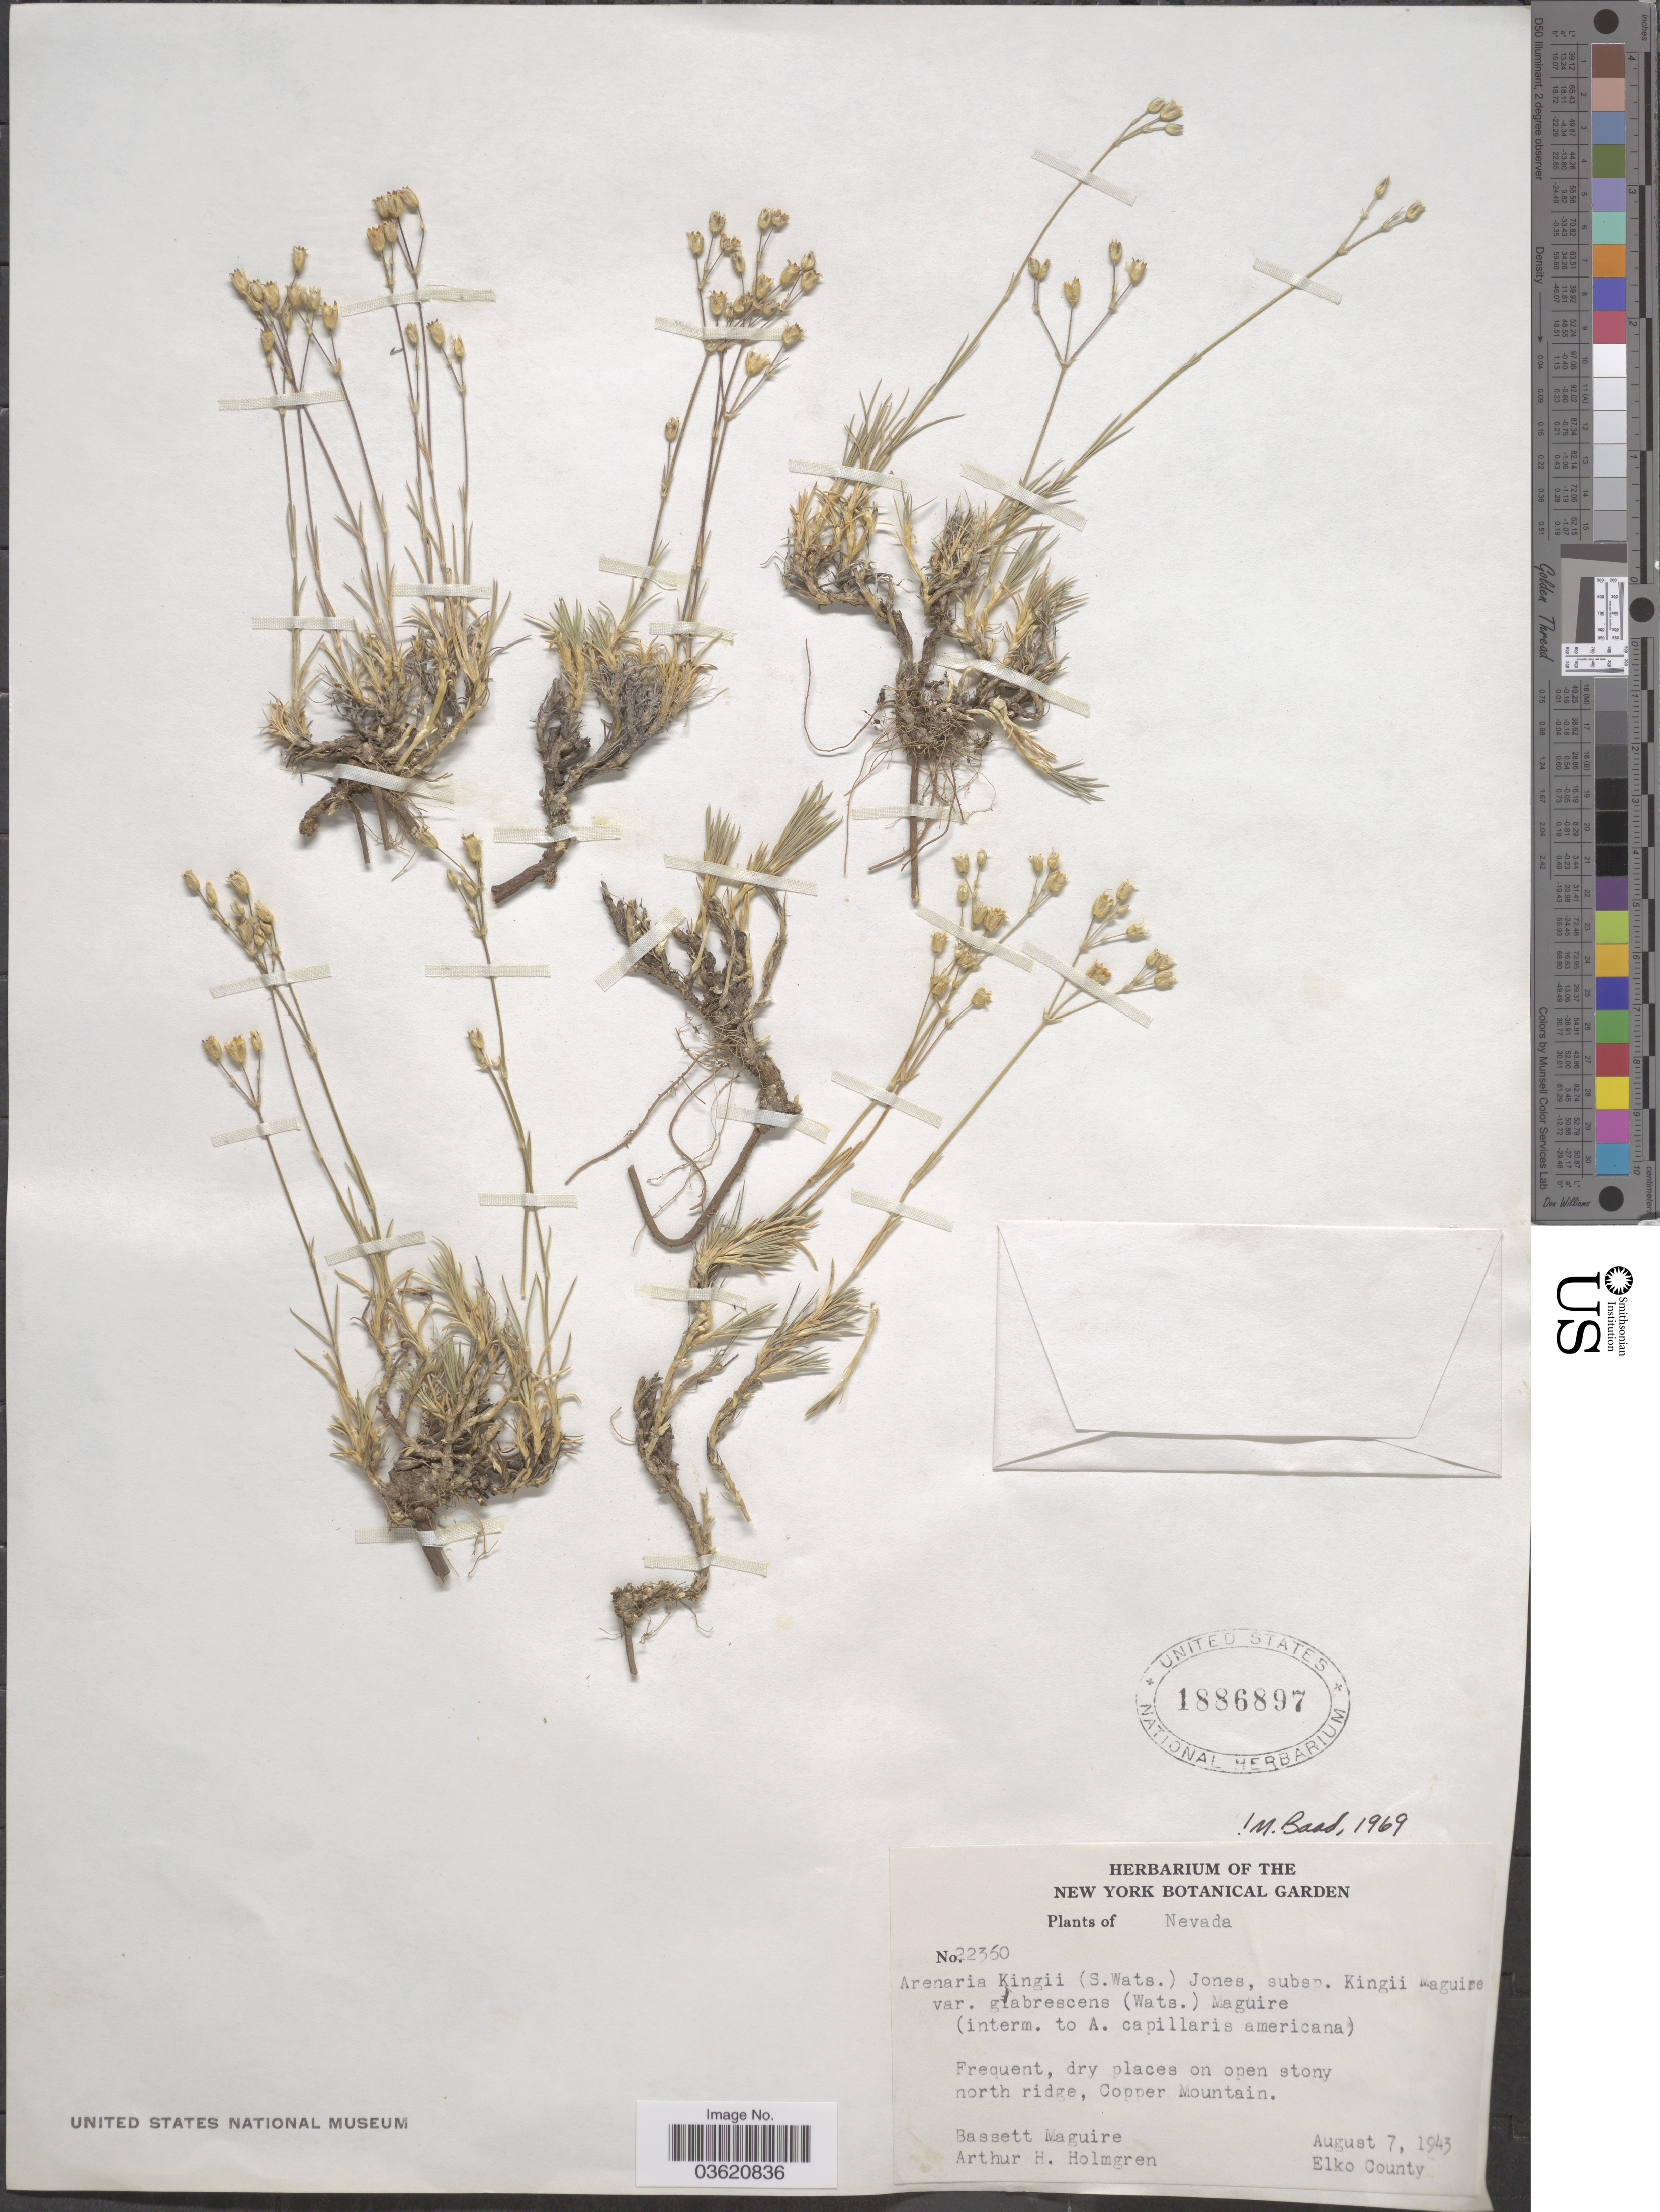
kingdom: Plantae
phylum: Tracheophyta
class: Magnoliopsida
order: Caryophyllales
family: Caryophyllaceae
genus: Eremogone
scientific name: Eremogone kingii var. glabrescens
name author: (S. Watson) Dorn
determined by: U.S. National Herbarium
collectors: B. Maguire & A. H. Holmgren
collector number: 22360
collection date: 1943-08-07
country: United States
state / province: Nevada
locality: North ridge, Copper Mountain. Elko County.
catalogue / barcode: US 1886897